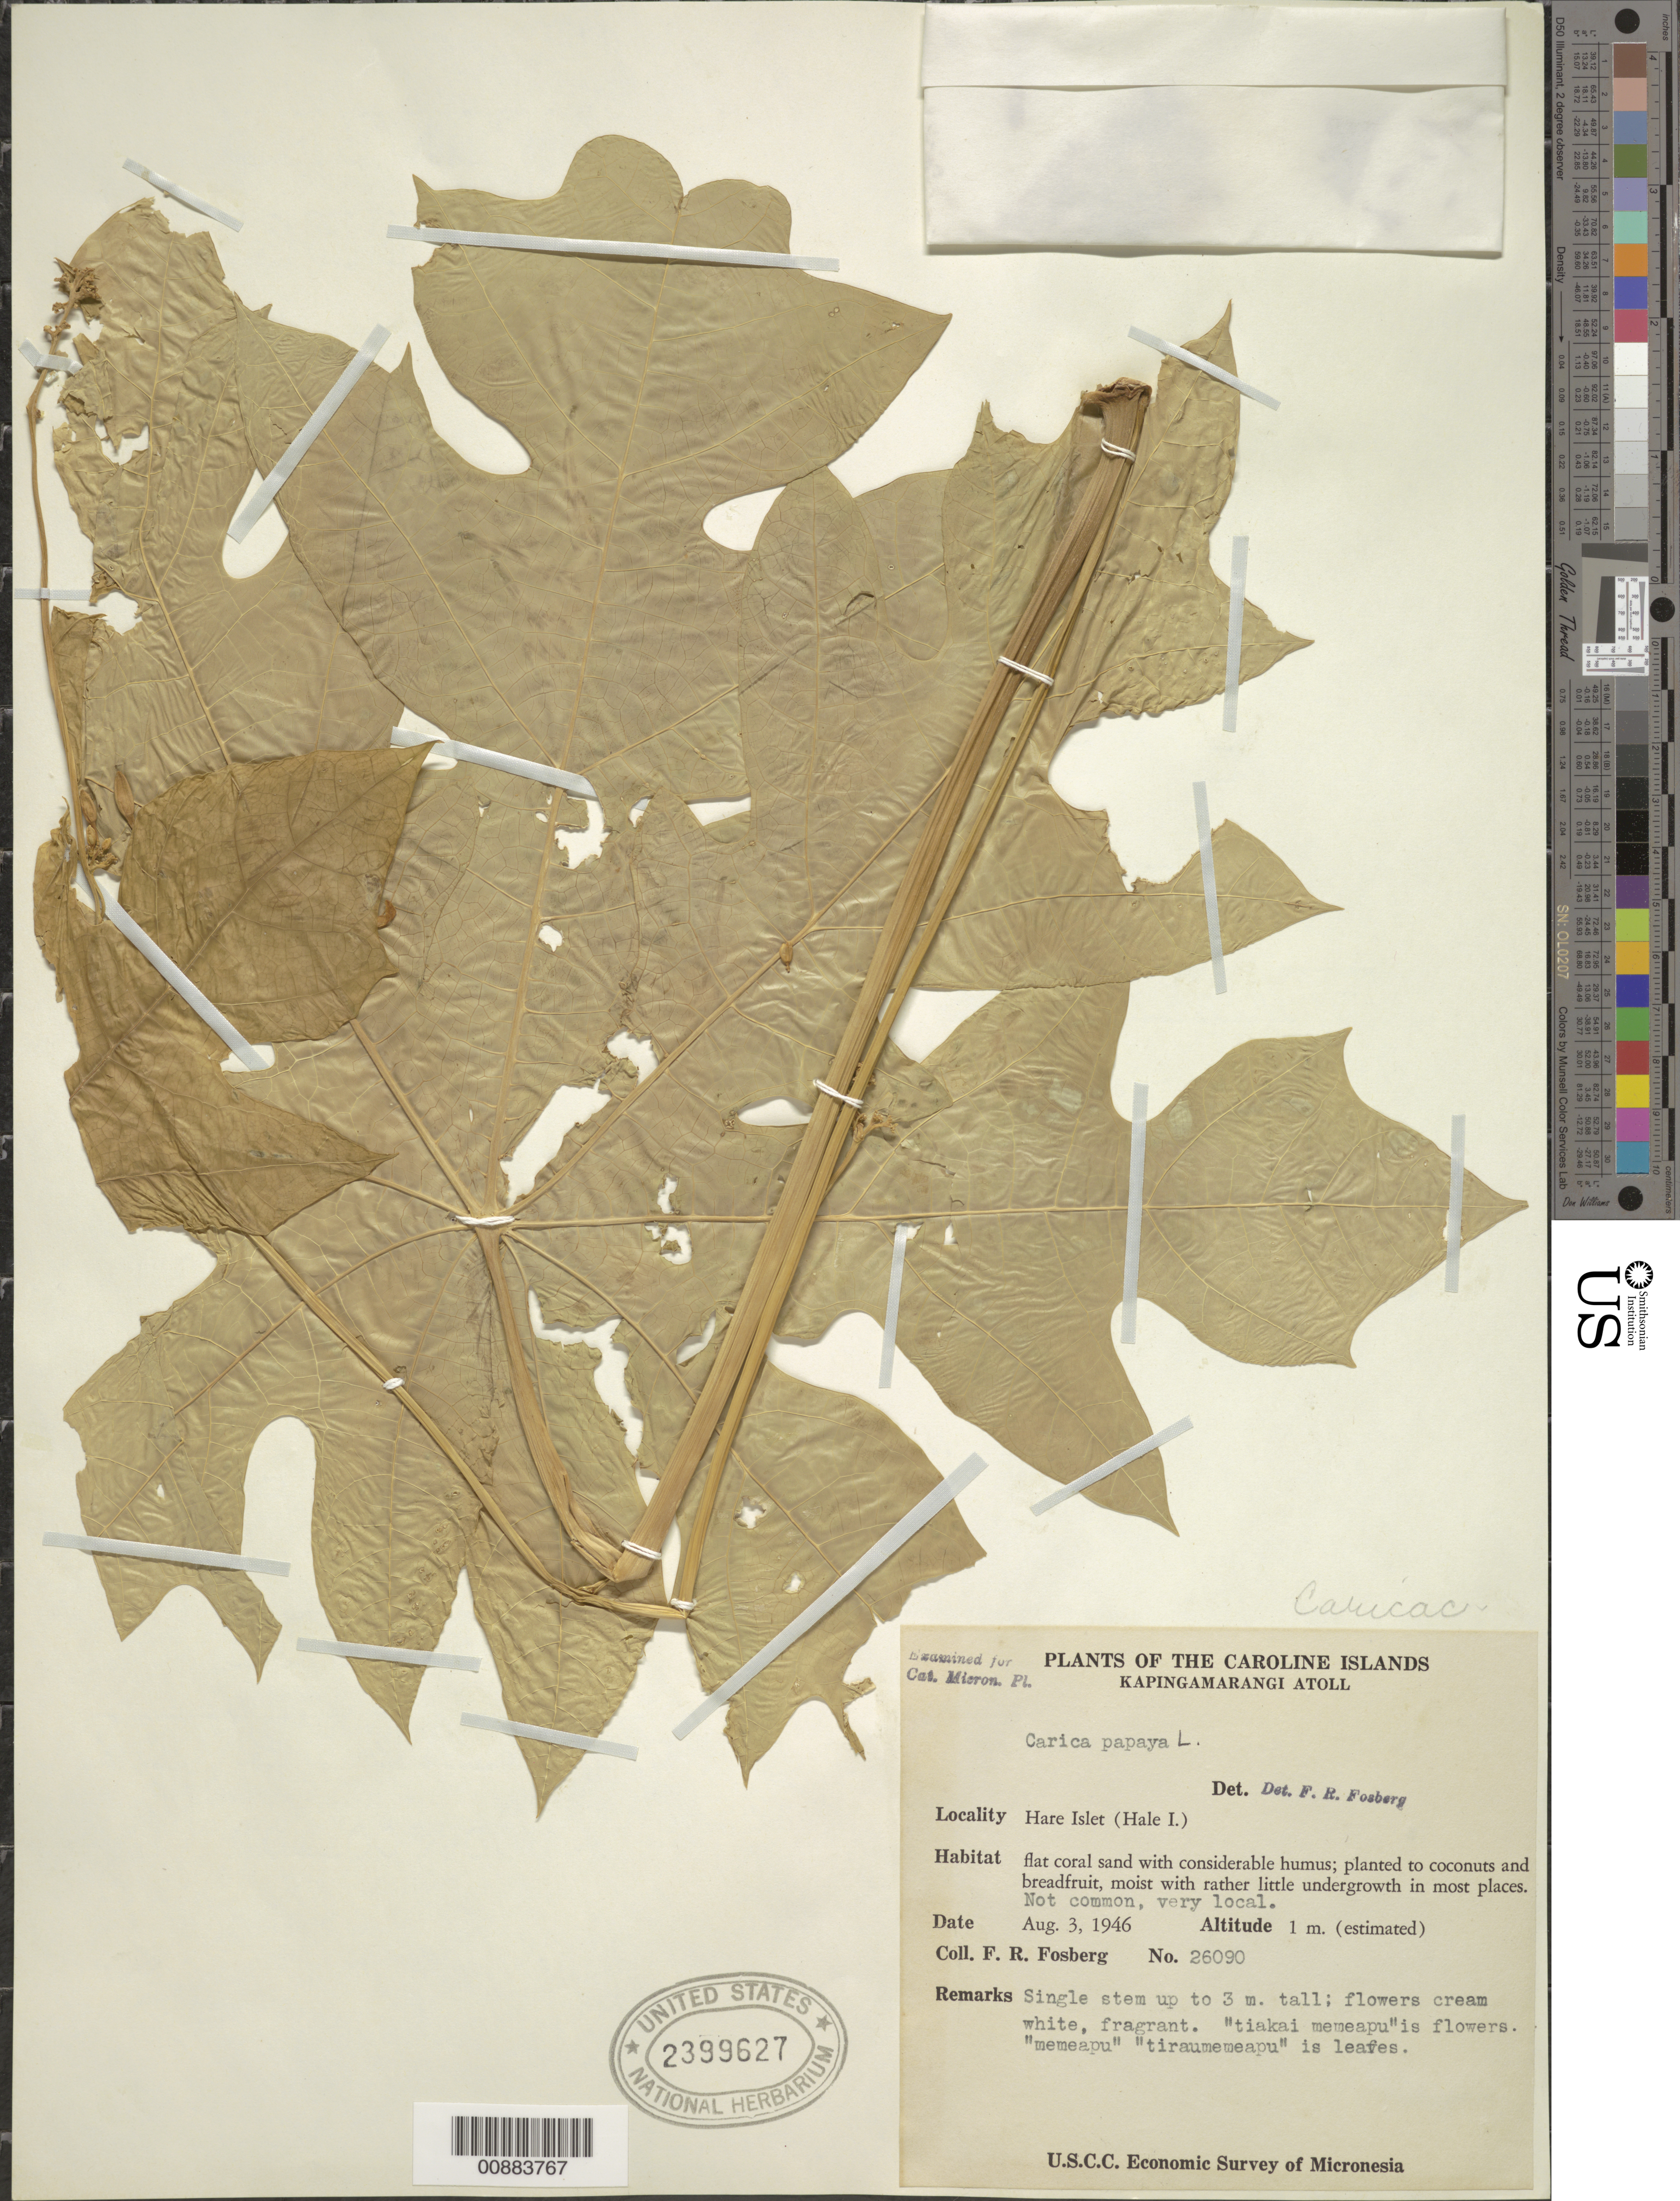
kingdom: Plantae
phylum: Tracheophyta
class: Magnoliopsida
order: Brassicales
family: Caricaceae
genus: Carica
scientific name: Carica papaya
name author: L.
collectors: F. R. Fosberg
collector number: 26090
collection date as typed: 03 Aug 1946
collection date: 1946-08-03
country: Micronesia, Federated States of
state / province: Pohnpei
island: Kapingamarangi Atoll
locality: Hare Islet (Hale I.)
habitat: Flat coral sand with considerable humus; planted to coconuts and breadfruit, moist with rather little undergrowth in most places.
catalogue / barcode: US 2399627